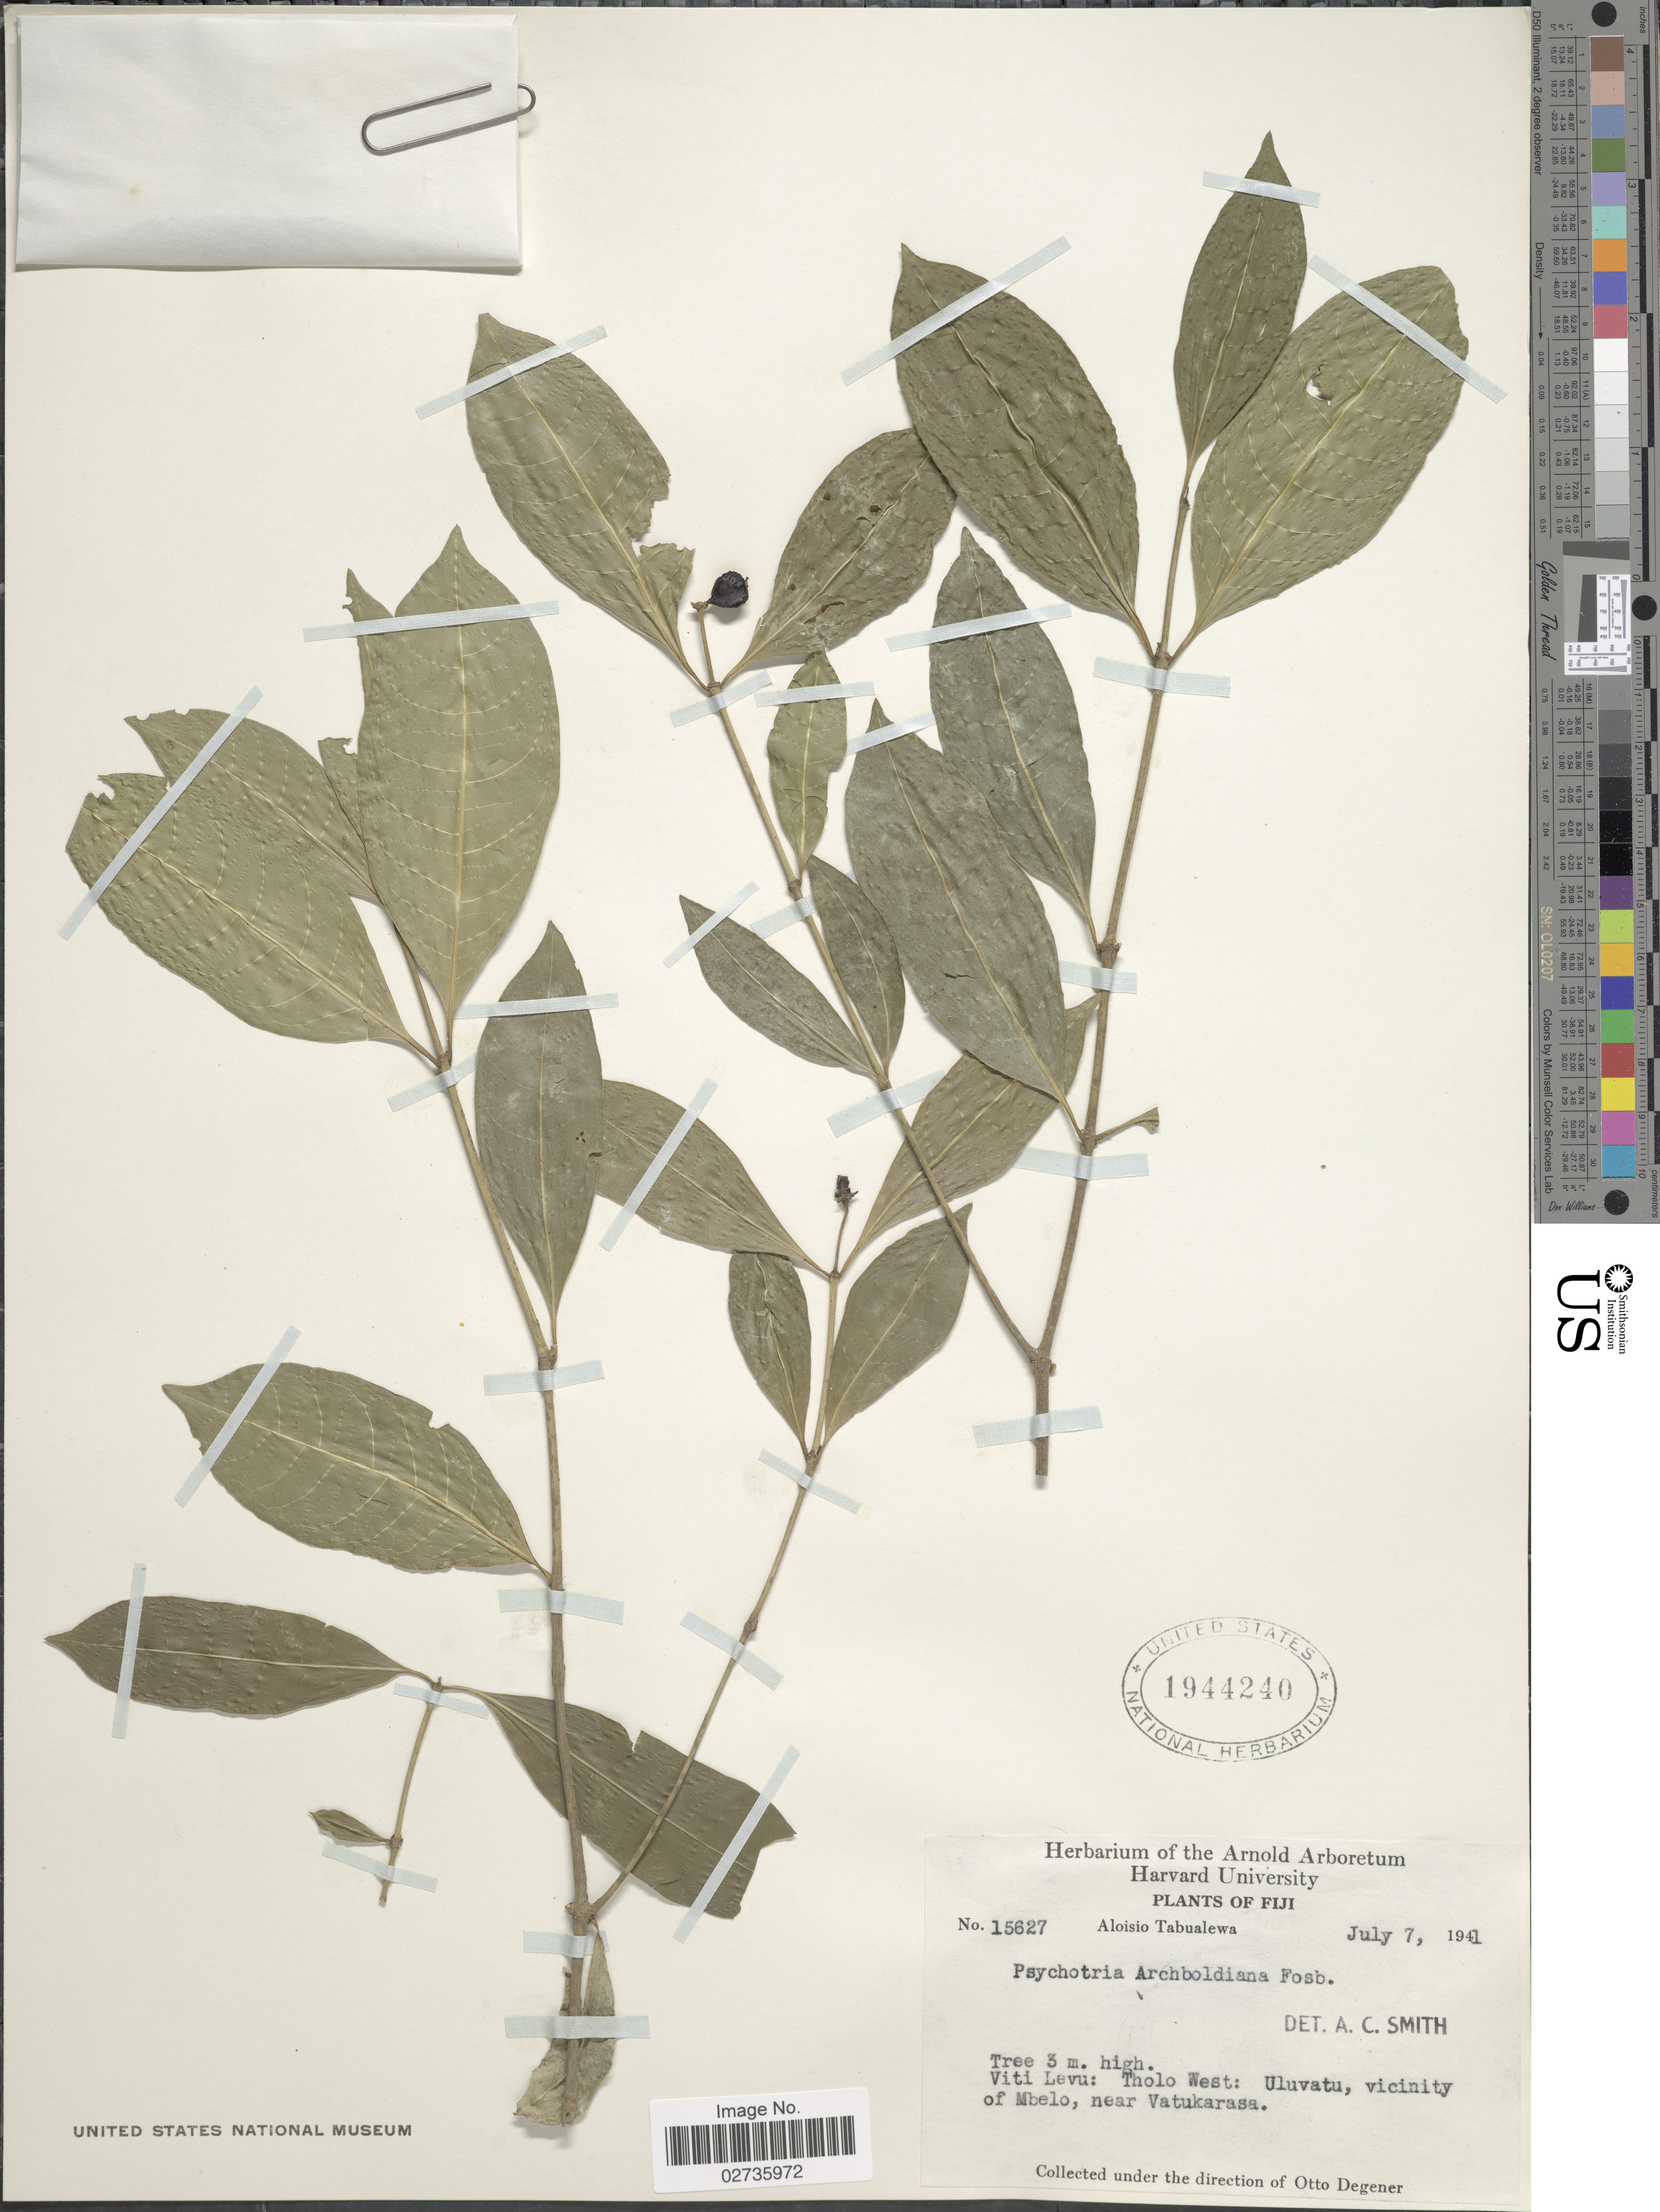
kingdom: Plantae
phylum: Tracheophyta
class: Magnoliopsida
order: Gentianales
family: Rubiaceae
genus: Psychotria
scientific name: Psychotria archboldiana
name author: Fosberg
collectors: A. Tabualewa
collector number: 15627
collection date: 1941-07-07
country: Fiji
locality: Viti Levu: Tholo West: Uluvatu, vicinity of Mbelo, near Vatukarasa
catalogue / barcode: US 1944240